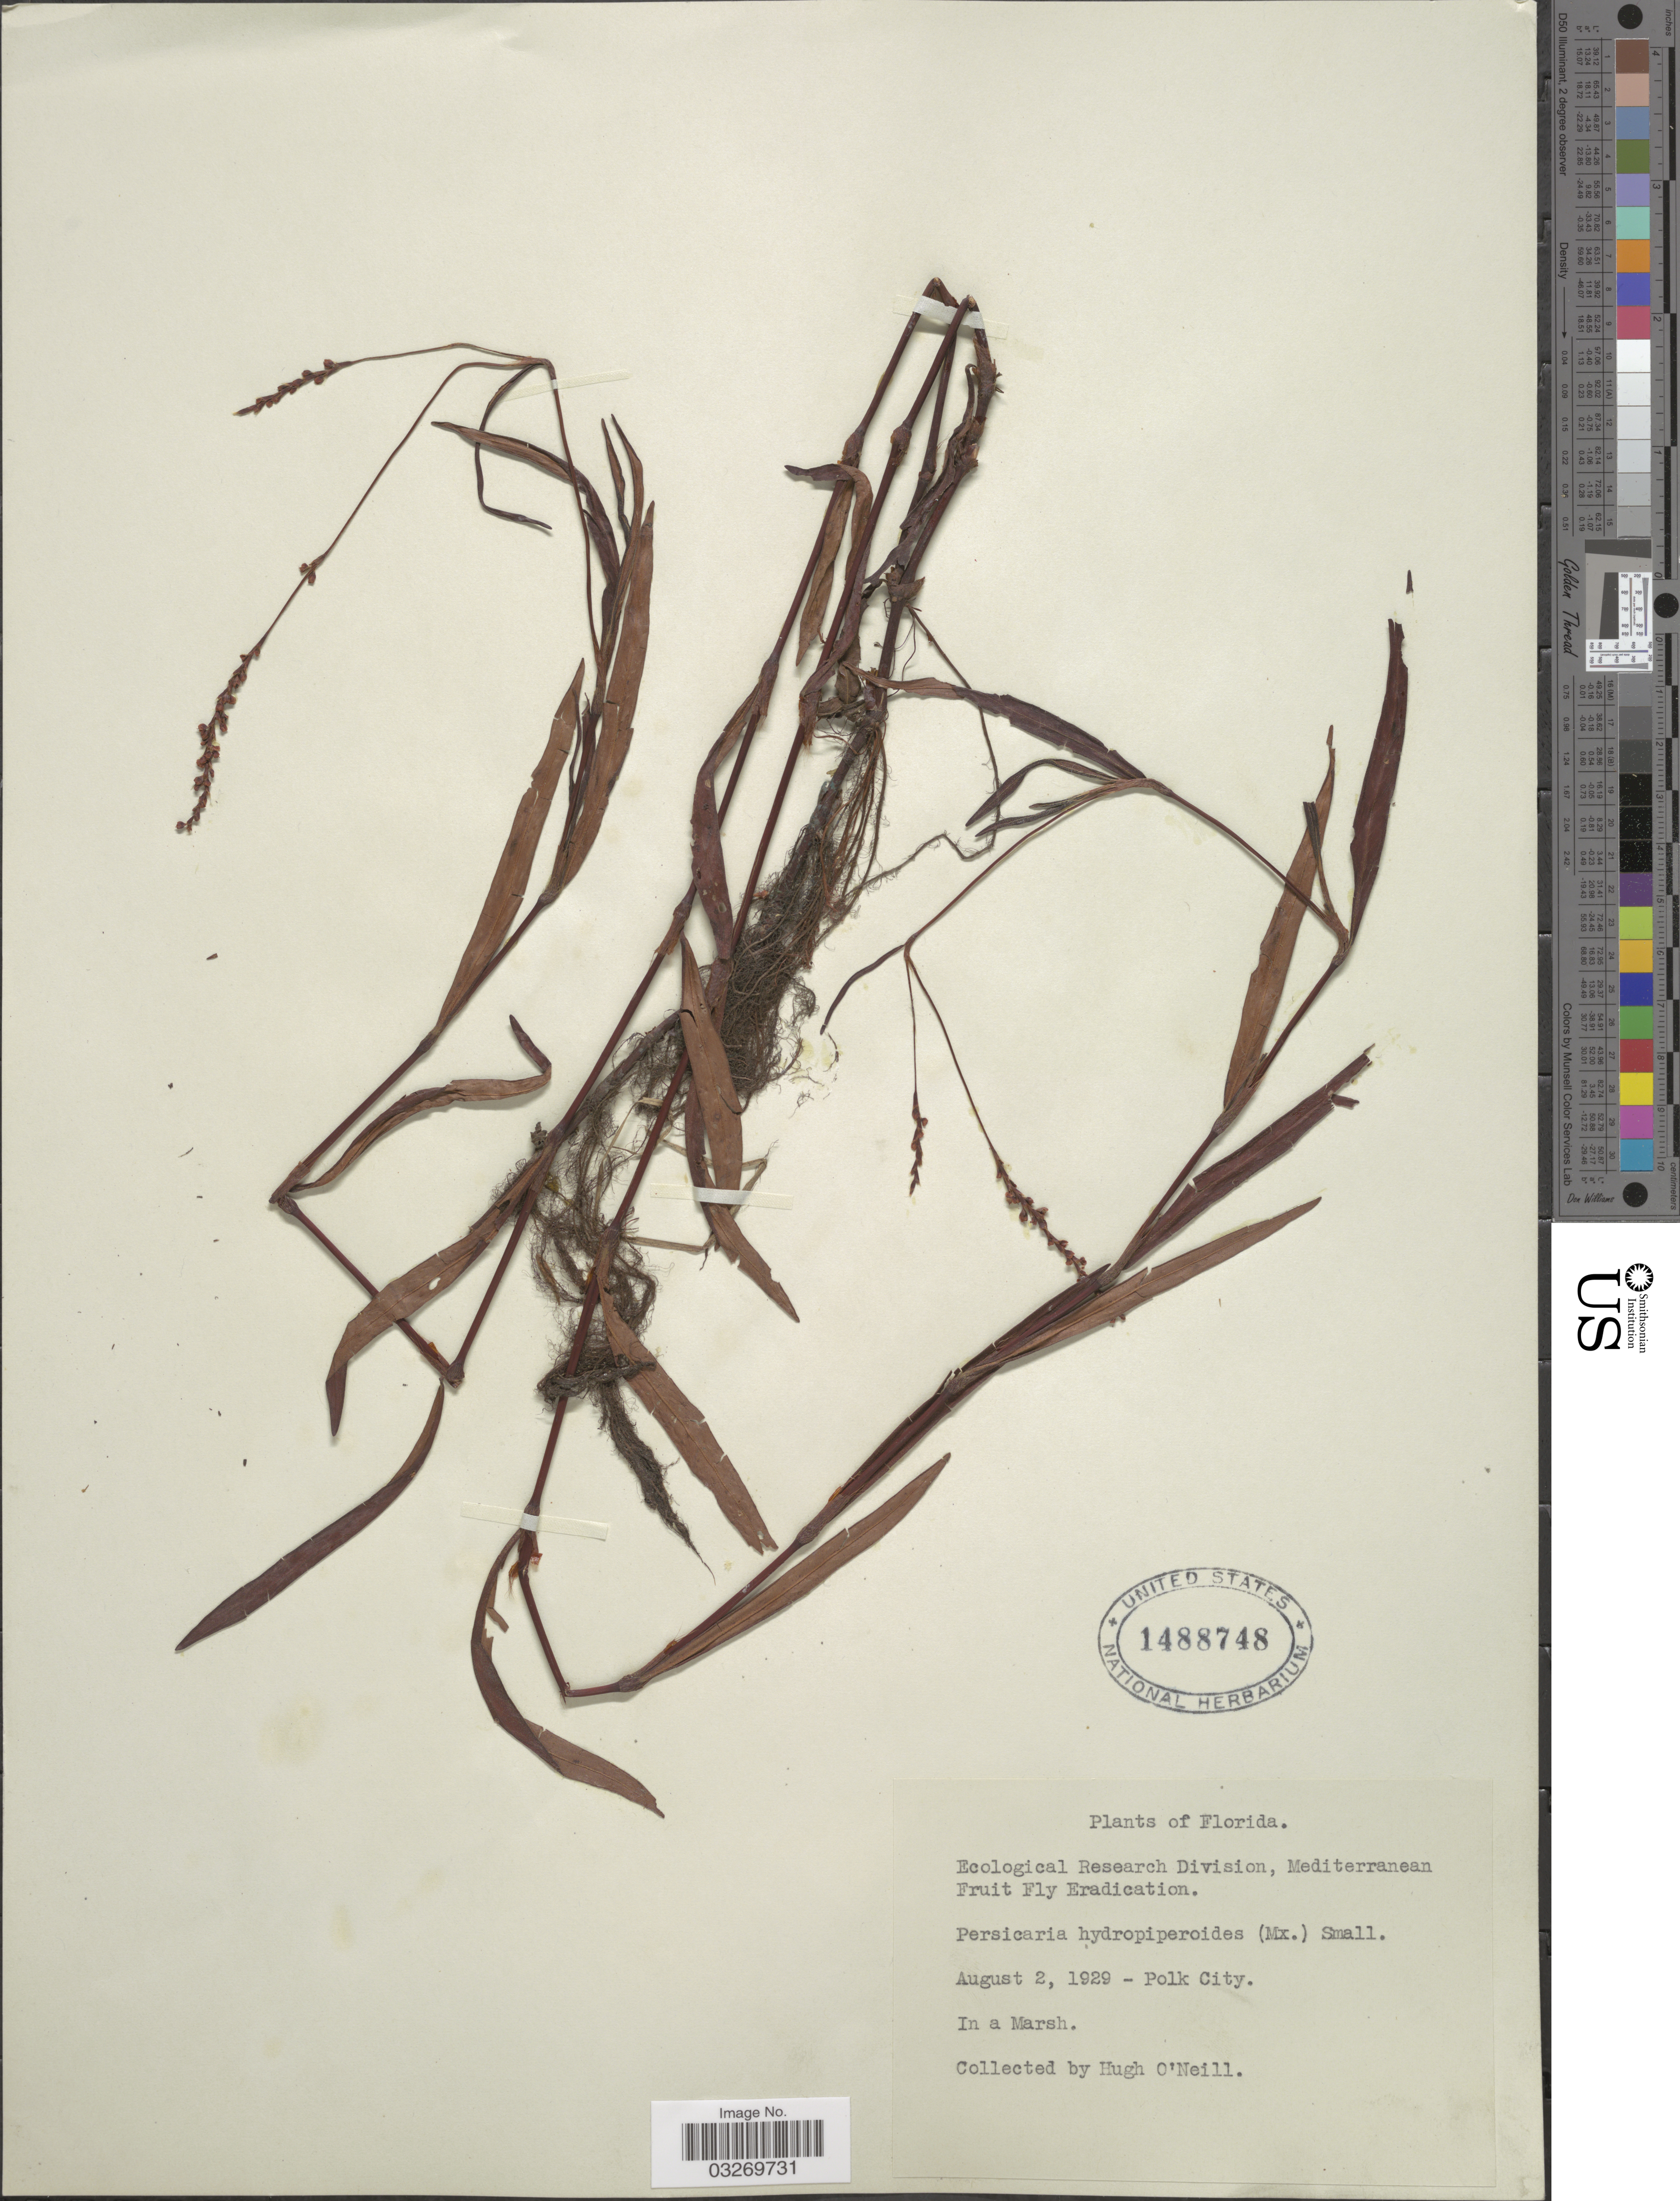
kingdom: Plantae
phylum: Tracheophyta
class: Magnoliopsida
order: Caryophyllales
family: Polygonaceae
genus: Persicaria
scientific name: Persicaria hydropiperoides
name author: (Michx.) Small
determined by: Atha, D. E.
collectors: H. O'Neill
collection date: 1929-08-02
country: United States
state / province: Florida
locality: Polk City.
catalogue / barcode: US 1488748